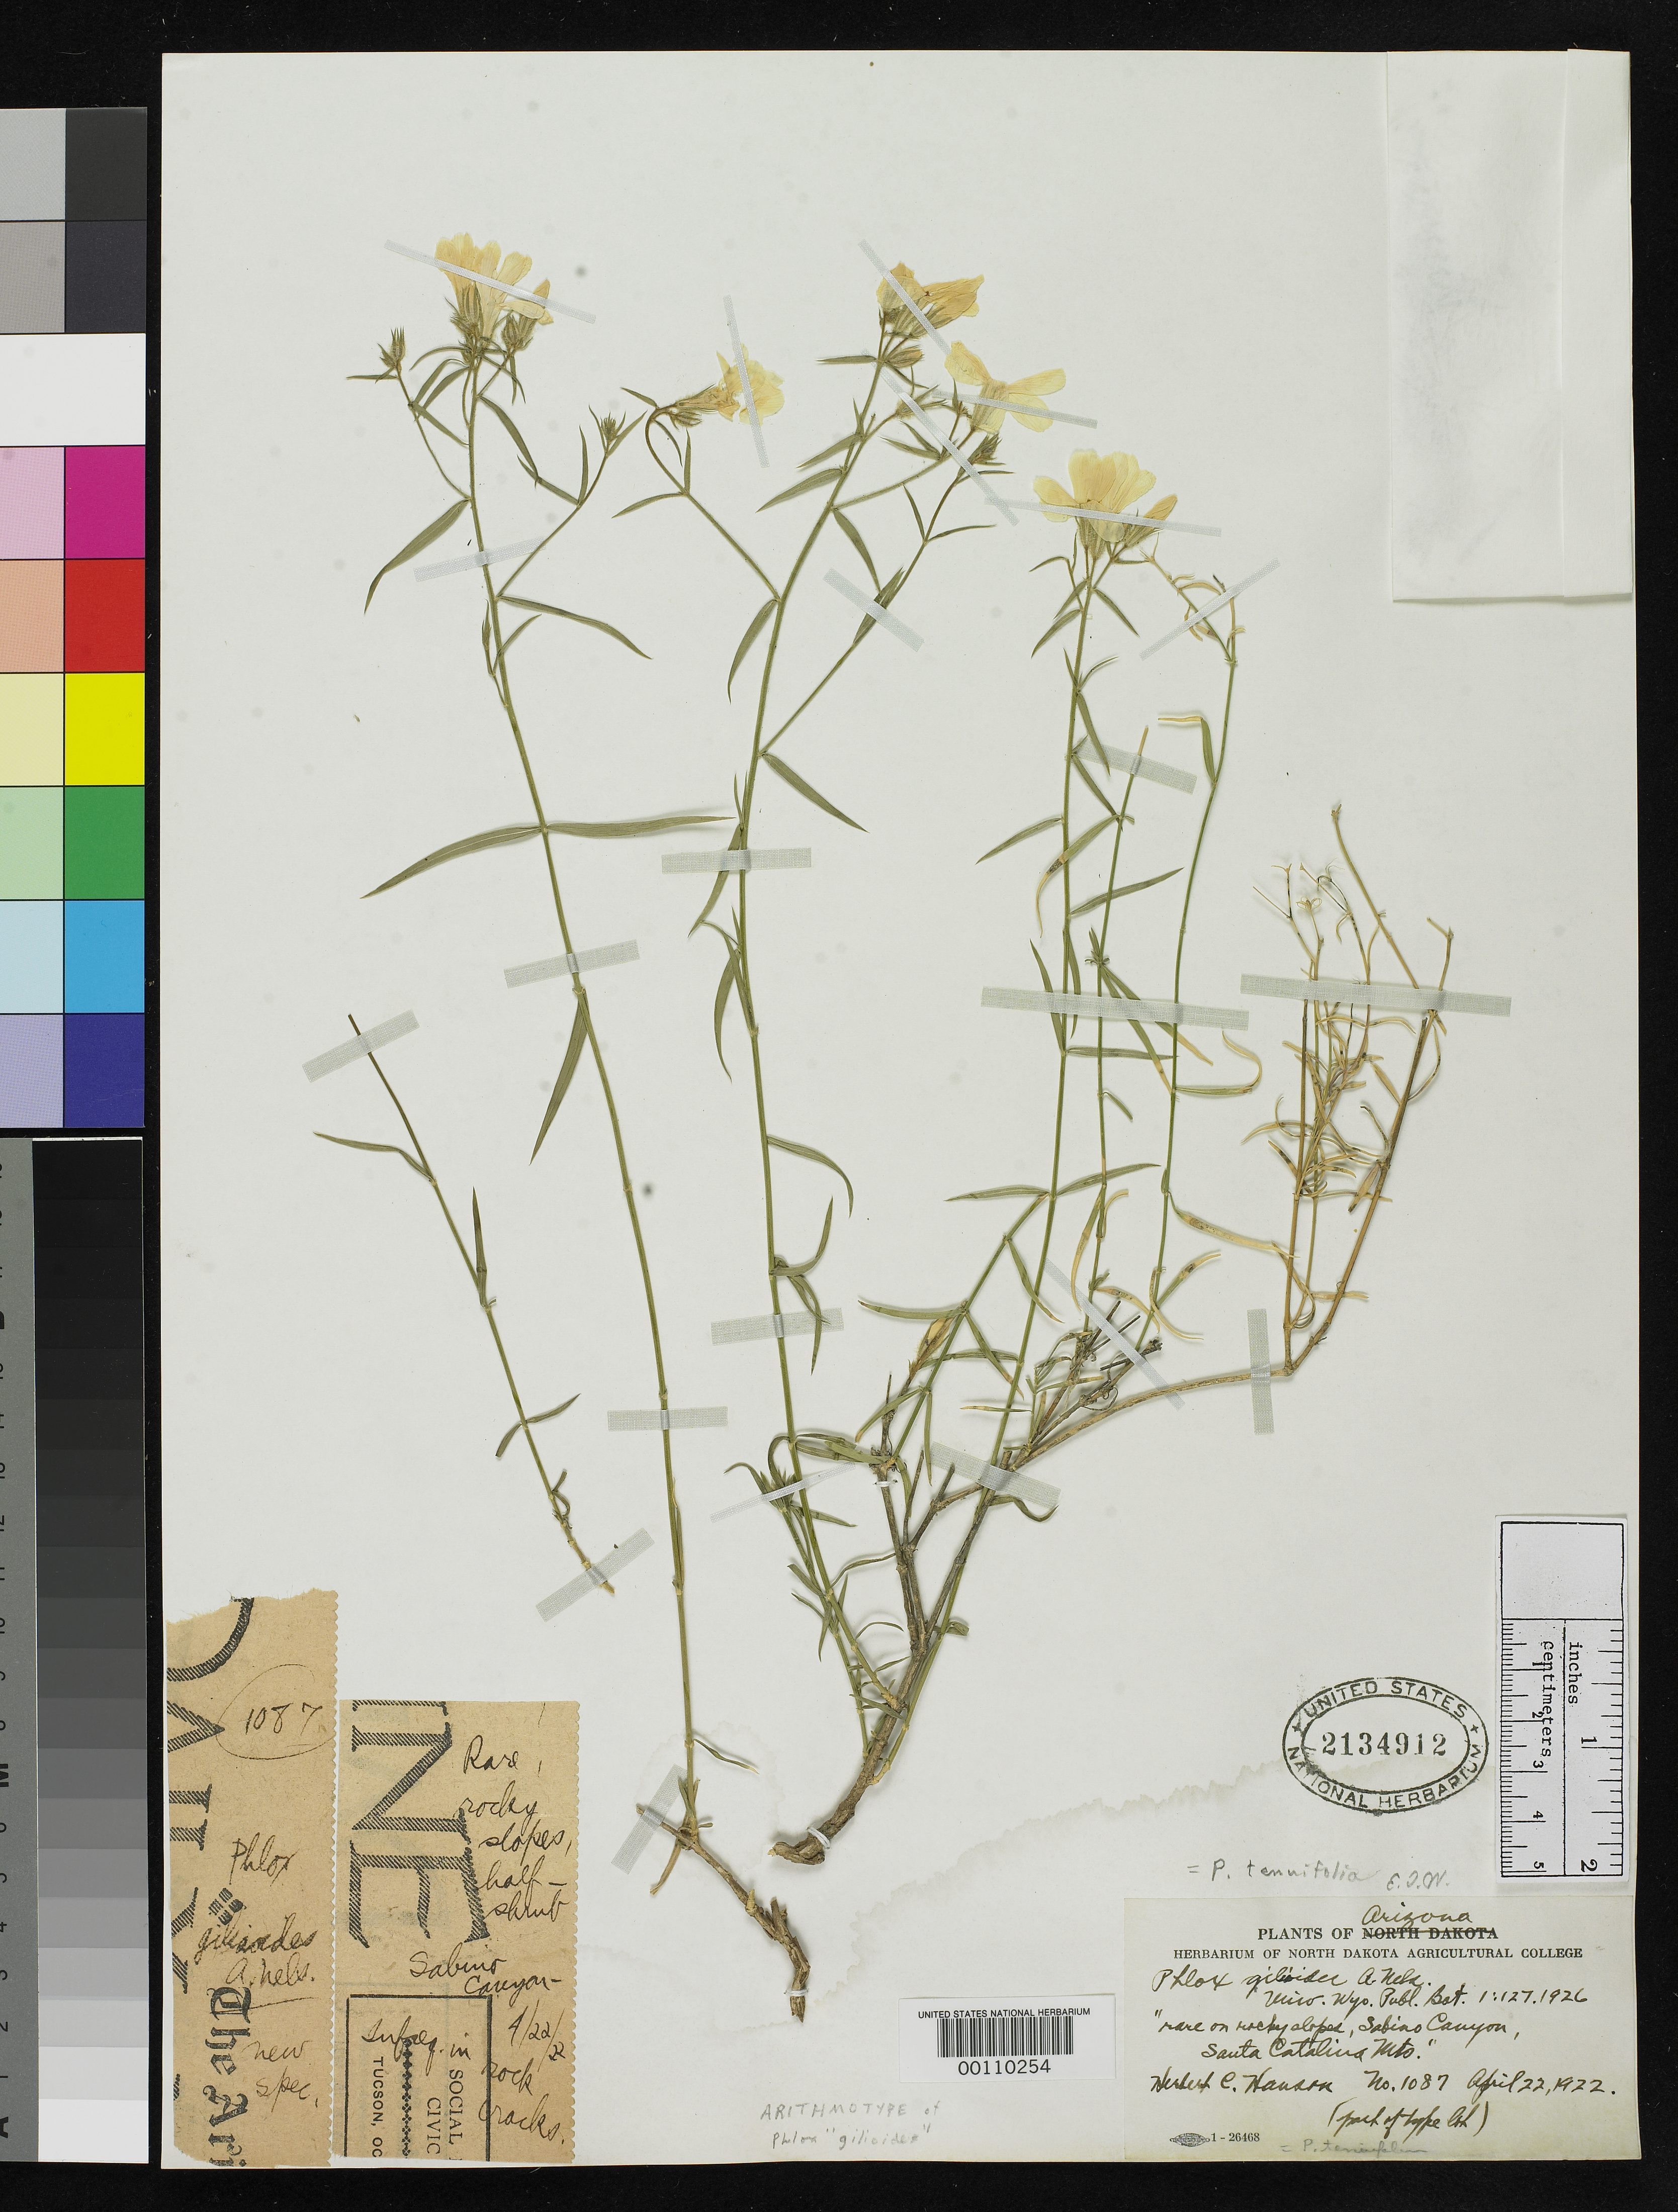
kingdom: Plantae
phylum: Tracheophyta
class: Magnoliopsida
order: Ericales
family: Polemoniaceae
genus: Phlox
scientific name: Phlox gilioides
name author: A. Nelson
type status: Isotype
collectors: H. Hanson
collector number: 1087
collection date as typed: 22 Apr 1922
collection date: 1922-04-22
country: United States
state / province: Arizona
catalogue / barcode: US 2134912